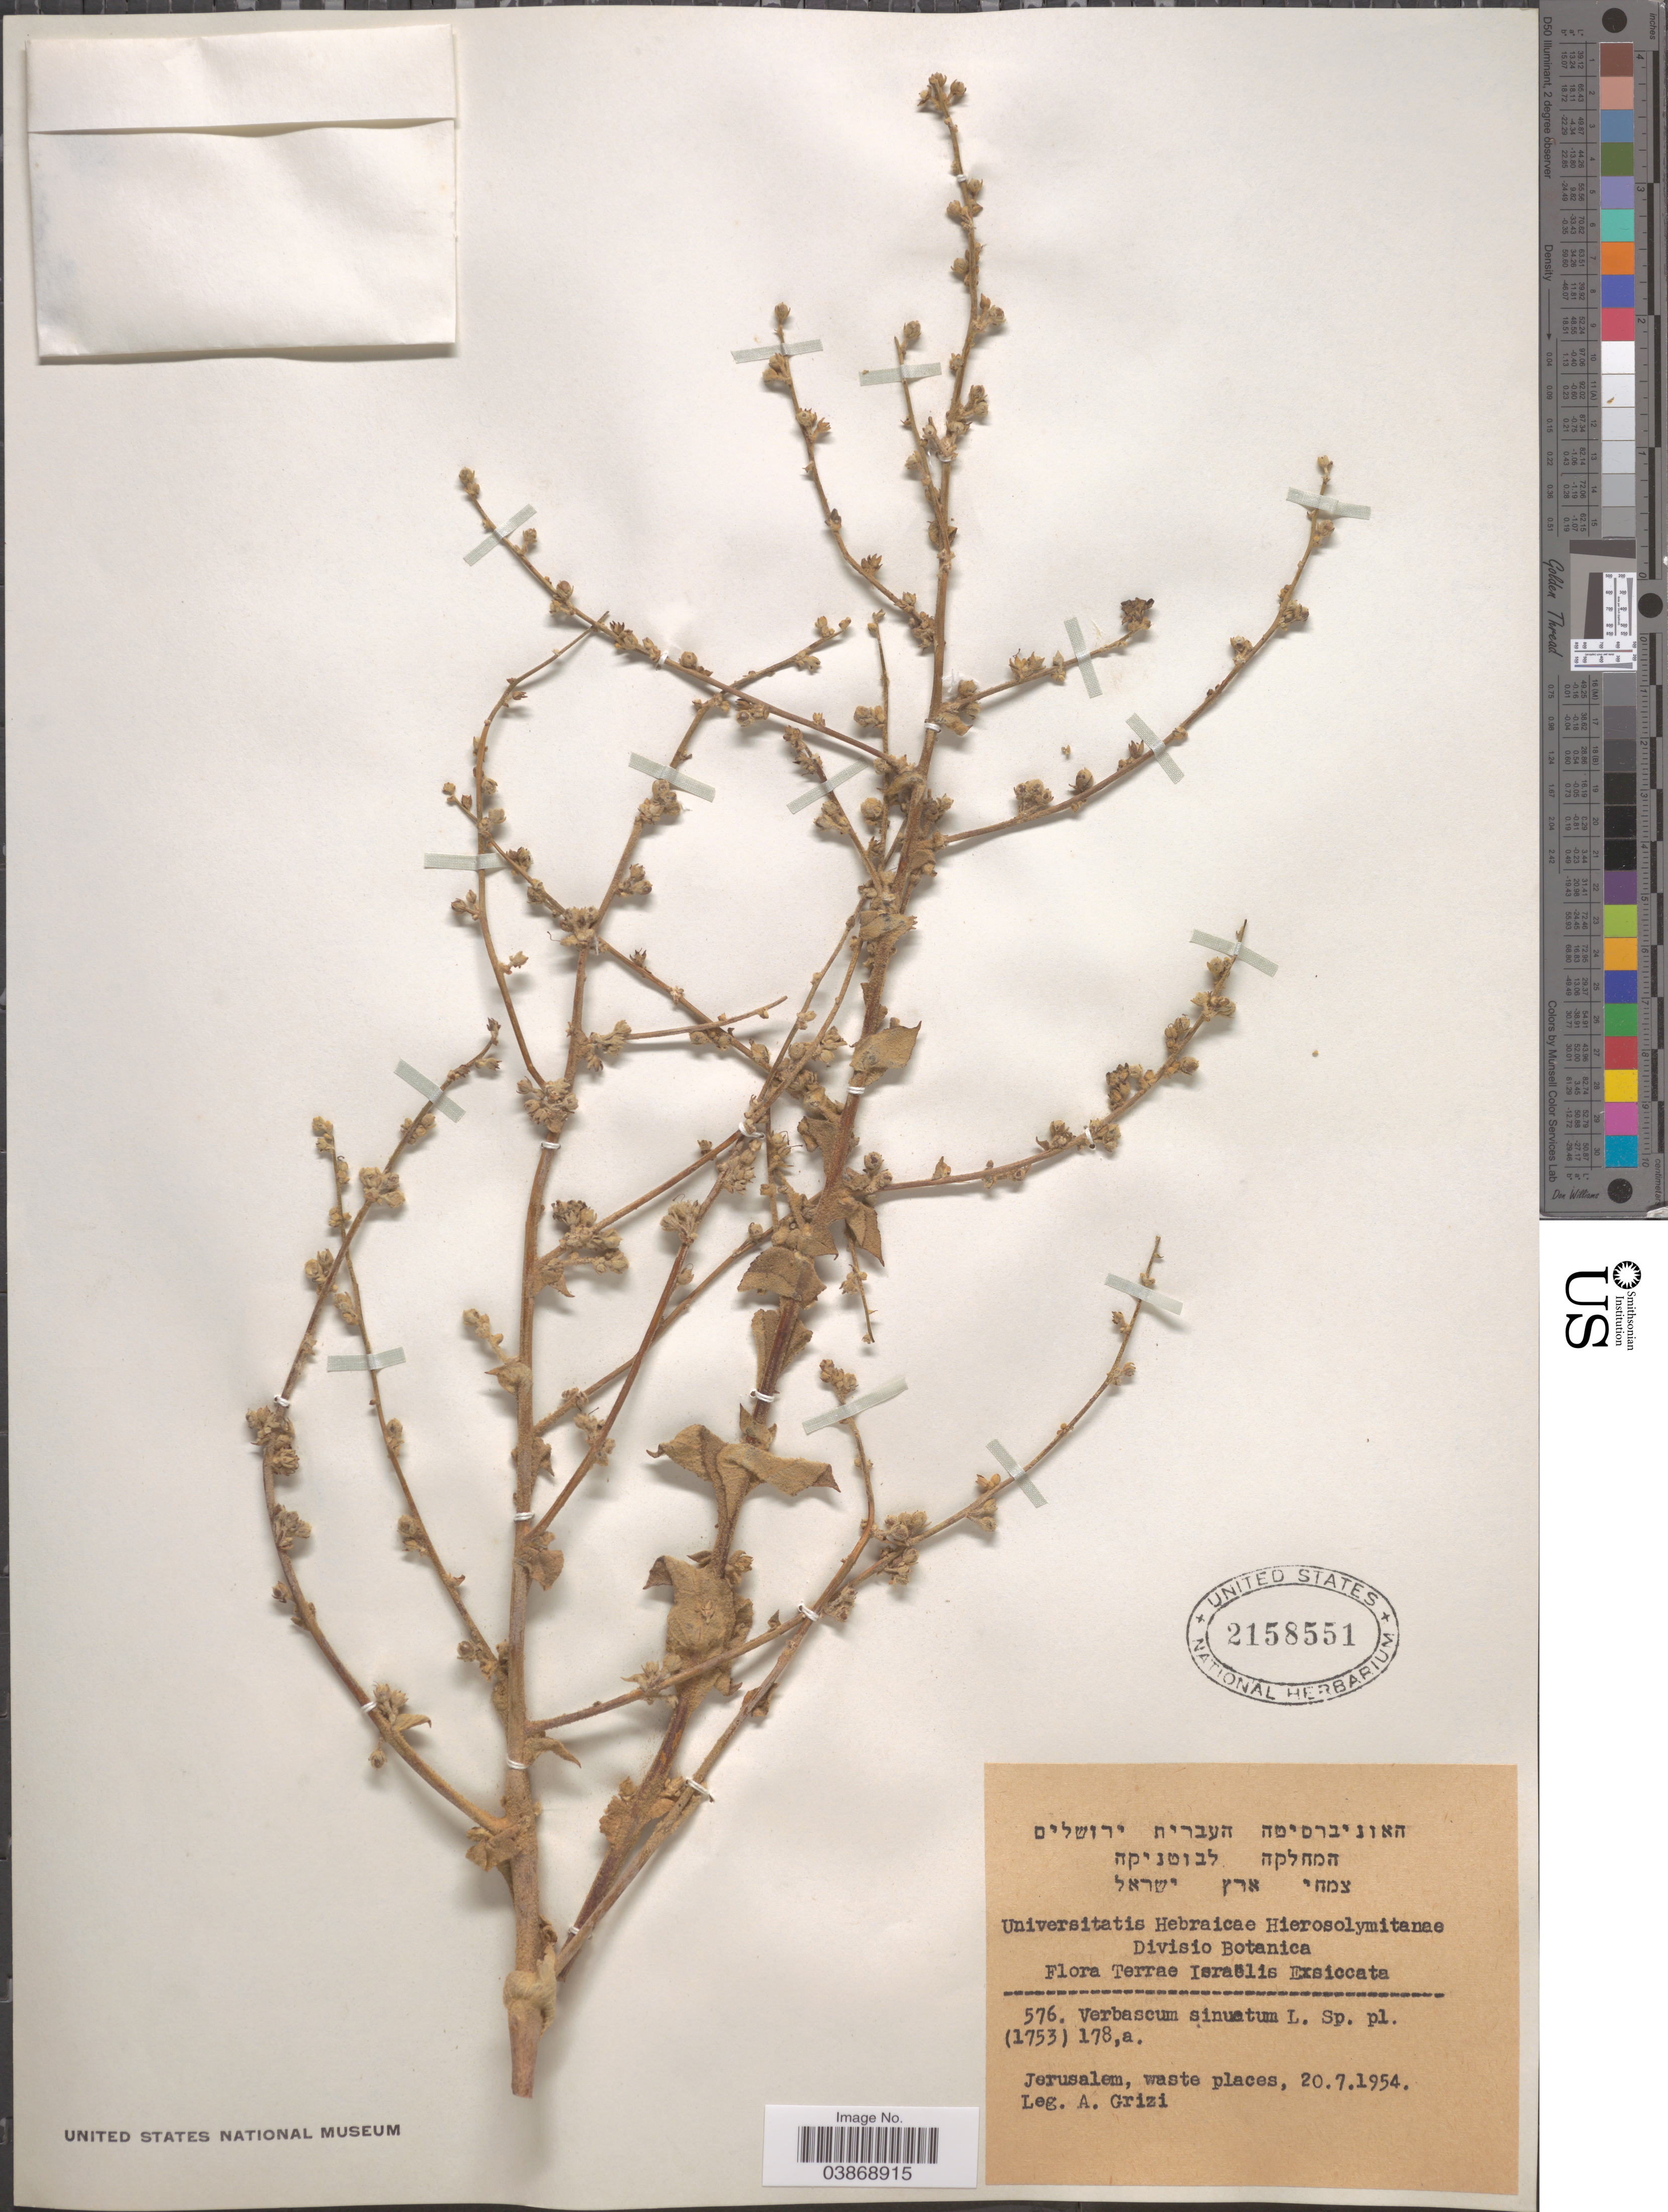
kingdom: Plantae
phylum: Tracheophyta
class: Magnoliopsida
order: Lamiales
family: Scrophulariaceae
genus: Verbascum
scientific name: Verbascum sinuatum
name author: L.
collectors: A. Grizi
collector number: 576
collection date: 1954-07-20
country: Israel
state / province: Jerusalem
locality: Waste places.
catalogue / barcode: US 2158551